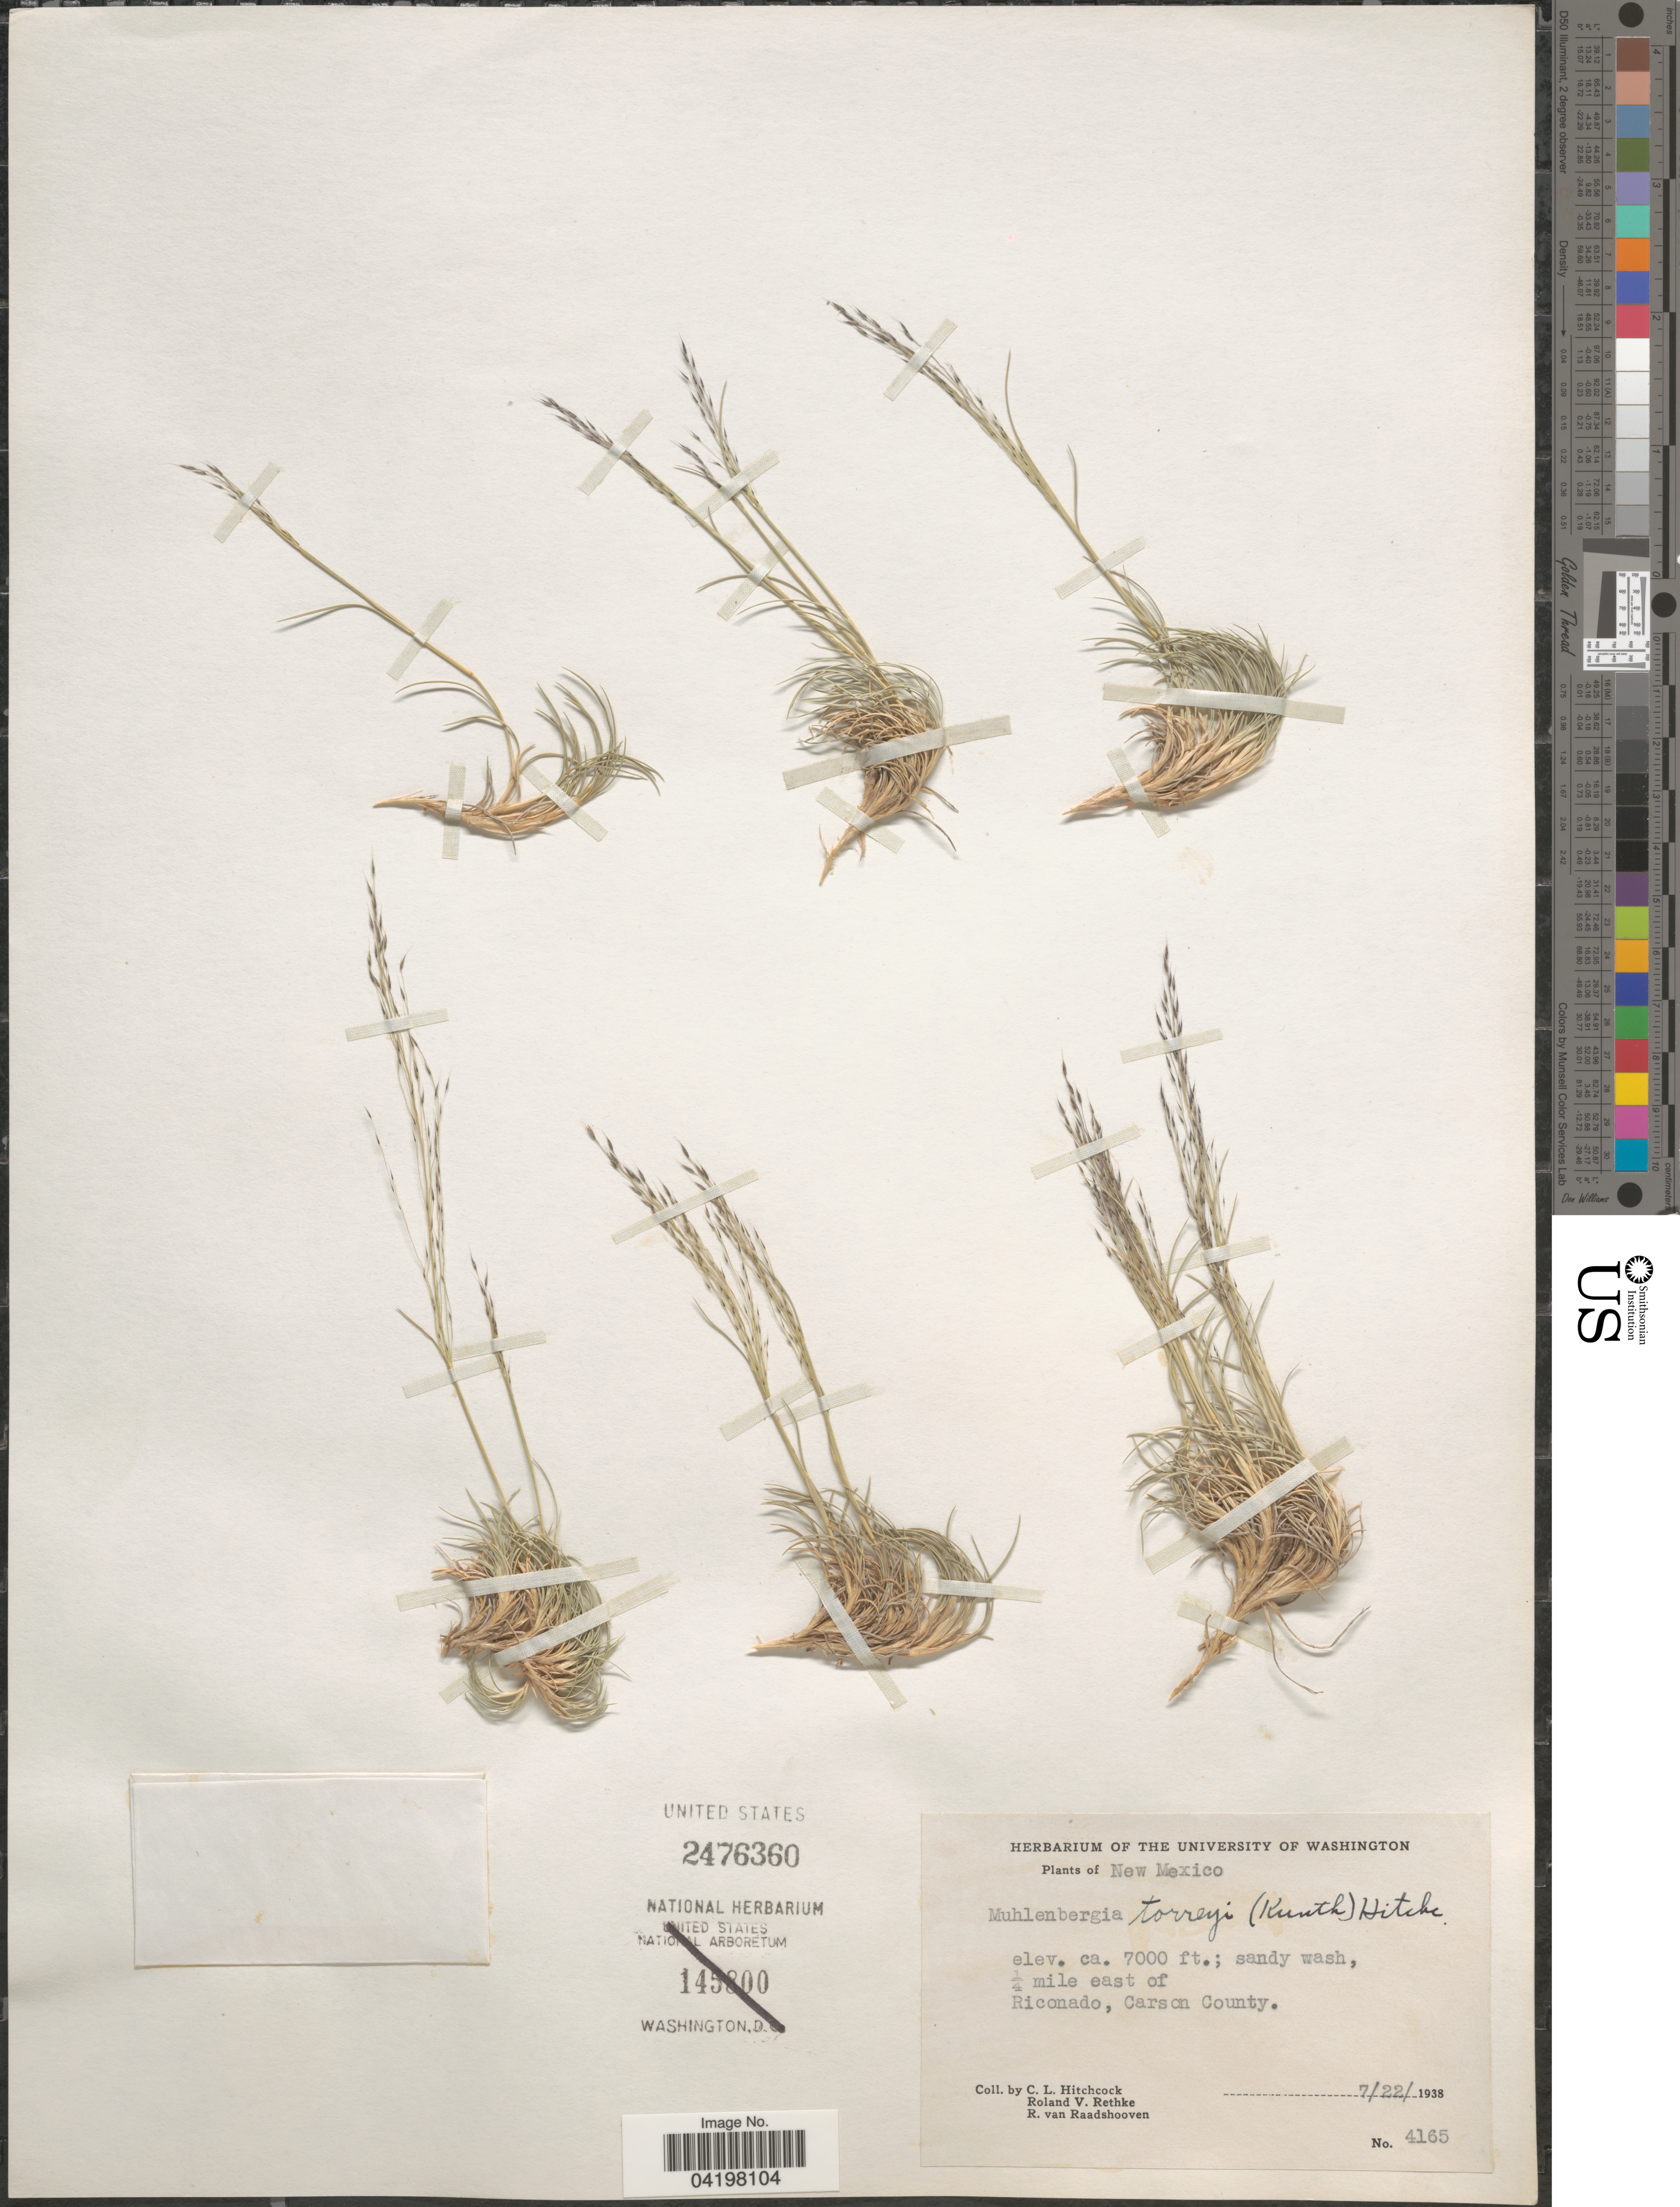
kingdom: Plantae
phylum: Tracheophyta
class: Liliopsida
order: Poales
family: Poaceae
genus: Muhlenbergia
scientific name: Muhlenbergia torreyi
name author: (Kunth) Hitchc. ex Bush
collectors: C. L. Hitchcock, R. Rethke & R. Raadshooven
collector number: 4165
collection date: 1938-07-22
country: United States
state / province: New Mexico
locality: Sandy wash, ¼ mile east of Riconado, Carson County.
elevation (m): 2134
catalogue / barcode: US 2476360